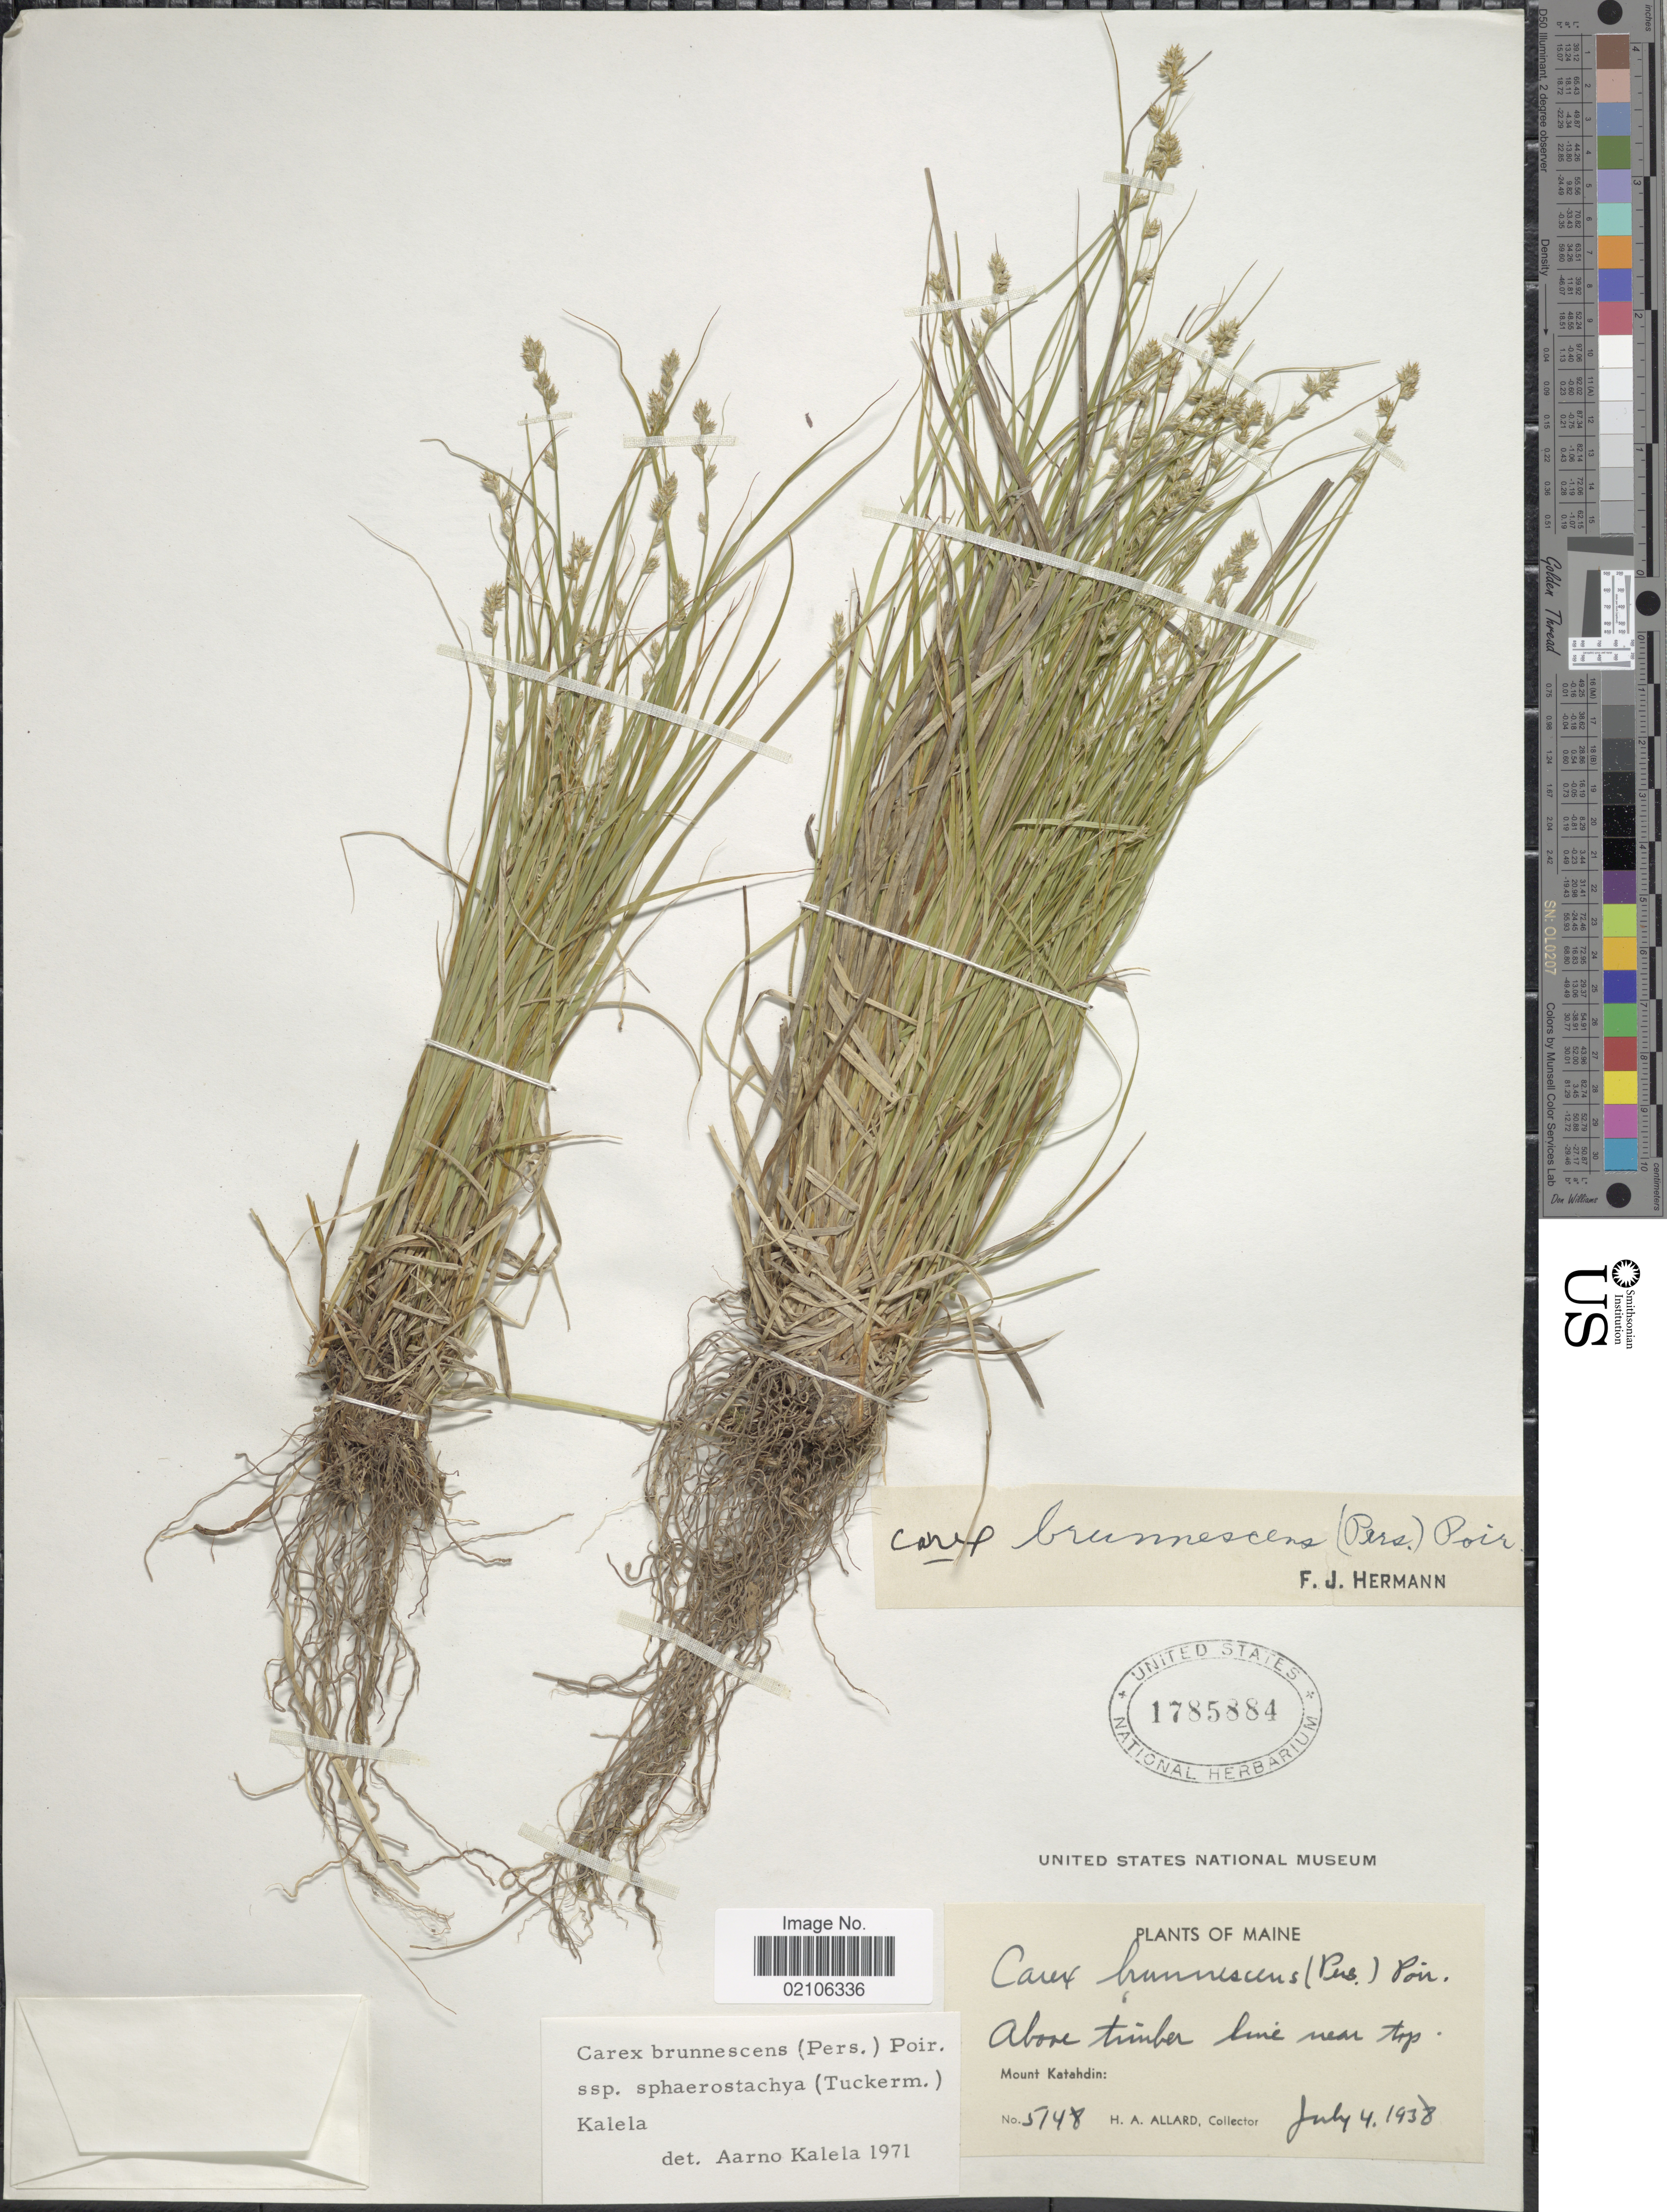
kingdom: Plantae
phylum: Tracheophyta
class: Liliopsida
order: Poales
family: Cyperaceae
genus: Carex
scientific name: Carex brunnescens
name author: (Pers.) Poir.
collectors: H. A. Allard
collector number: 5148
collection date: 1938-07-04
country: United States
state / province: Maine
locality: Above timber line near top, Mount Katahdin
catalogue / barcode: US 1785884